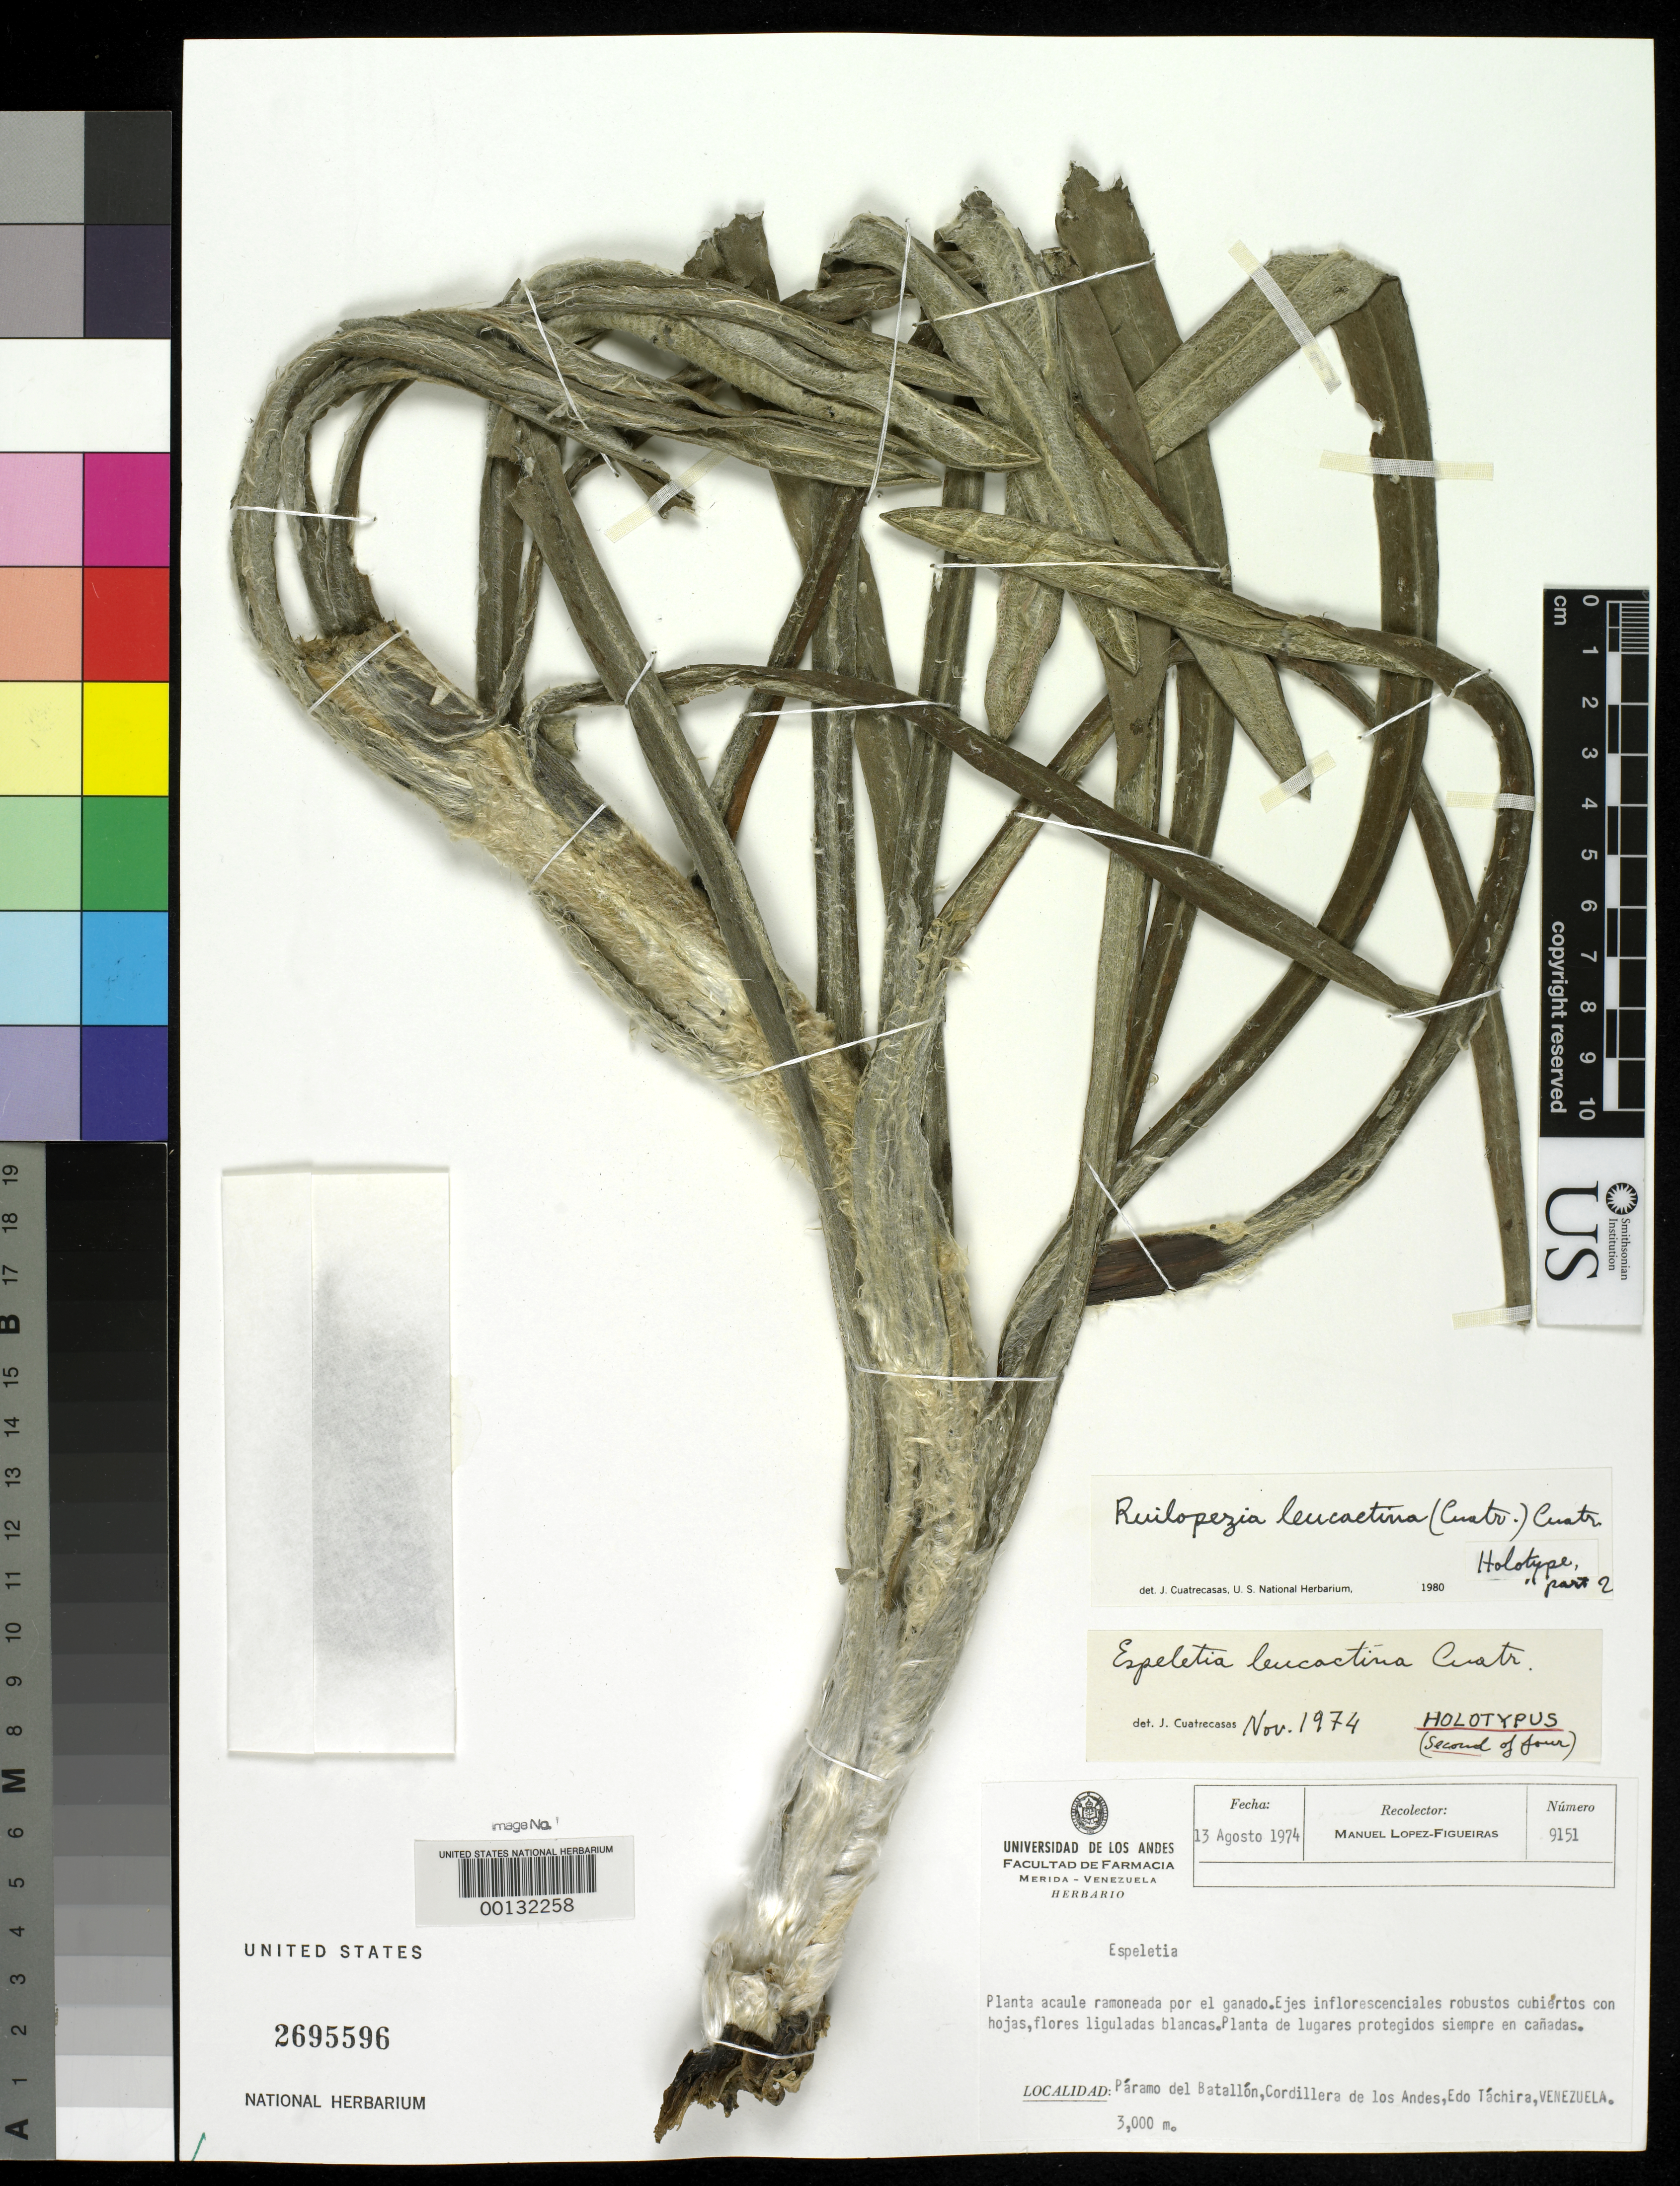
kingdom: Plantae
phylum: Tracheophyta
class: Magnoliopsida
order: Asterales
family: Asteraceae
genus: Espeletia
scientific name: Espeletia leucactina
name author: Cuatrec.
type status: Holotype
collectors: M. López Figueiras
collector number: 9151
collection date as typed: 13 Aug 1974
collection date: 1974-08-13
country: Venezuela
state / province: Tachira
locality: Páramo del Batallon, Cordillera de Los Andes.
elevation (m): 3000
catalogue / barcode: US 2695596